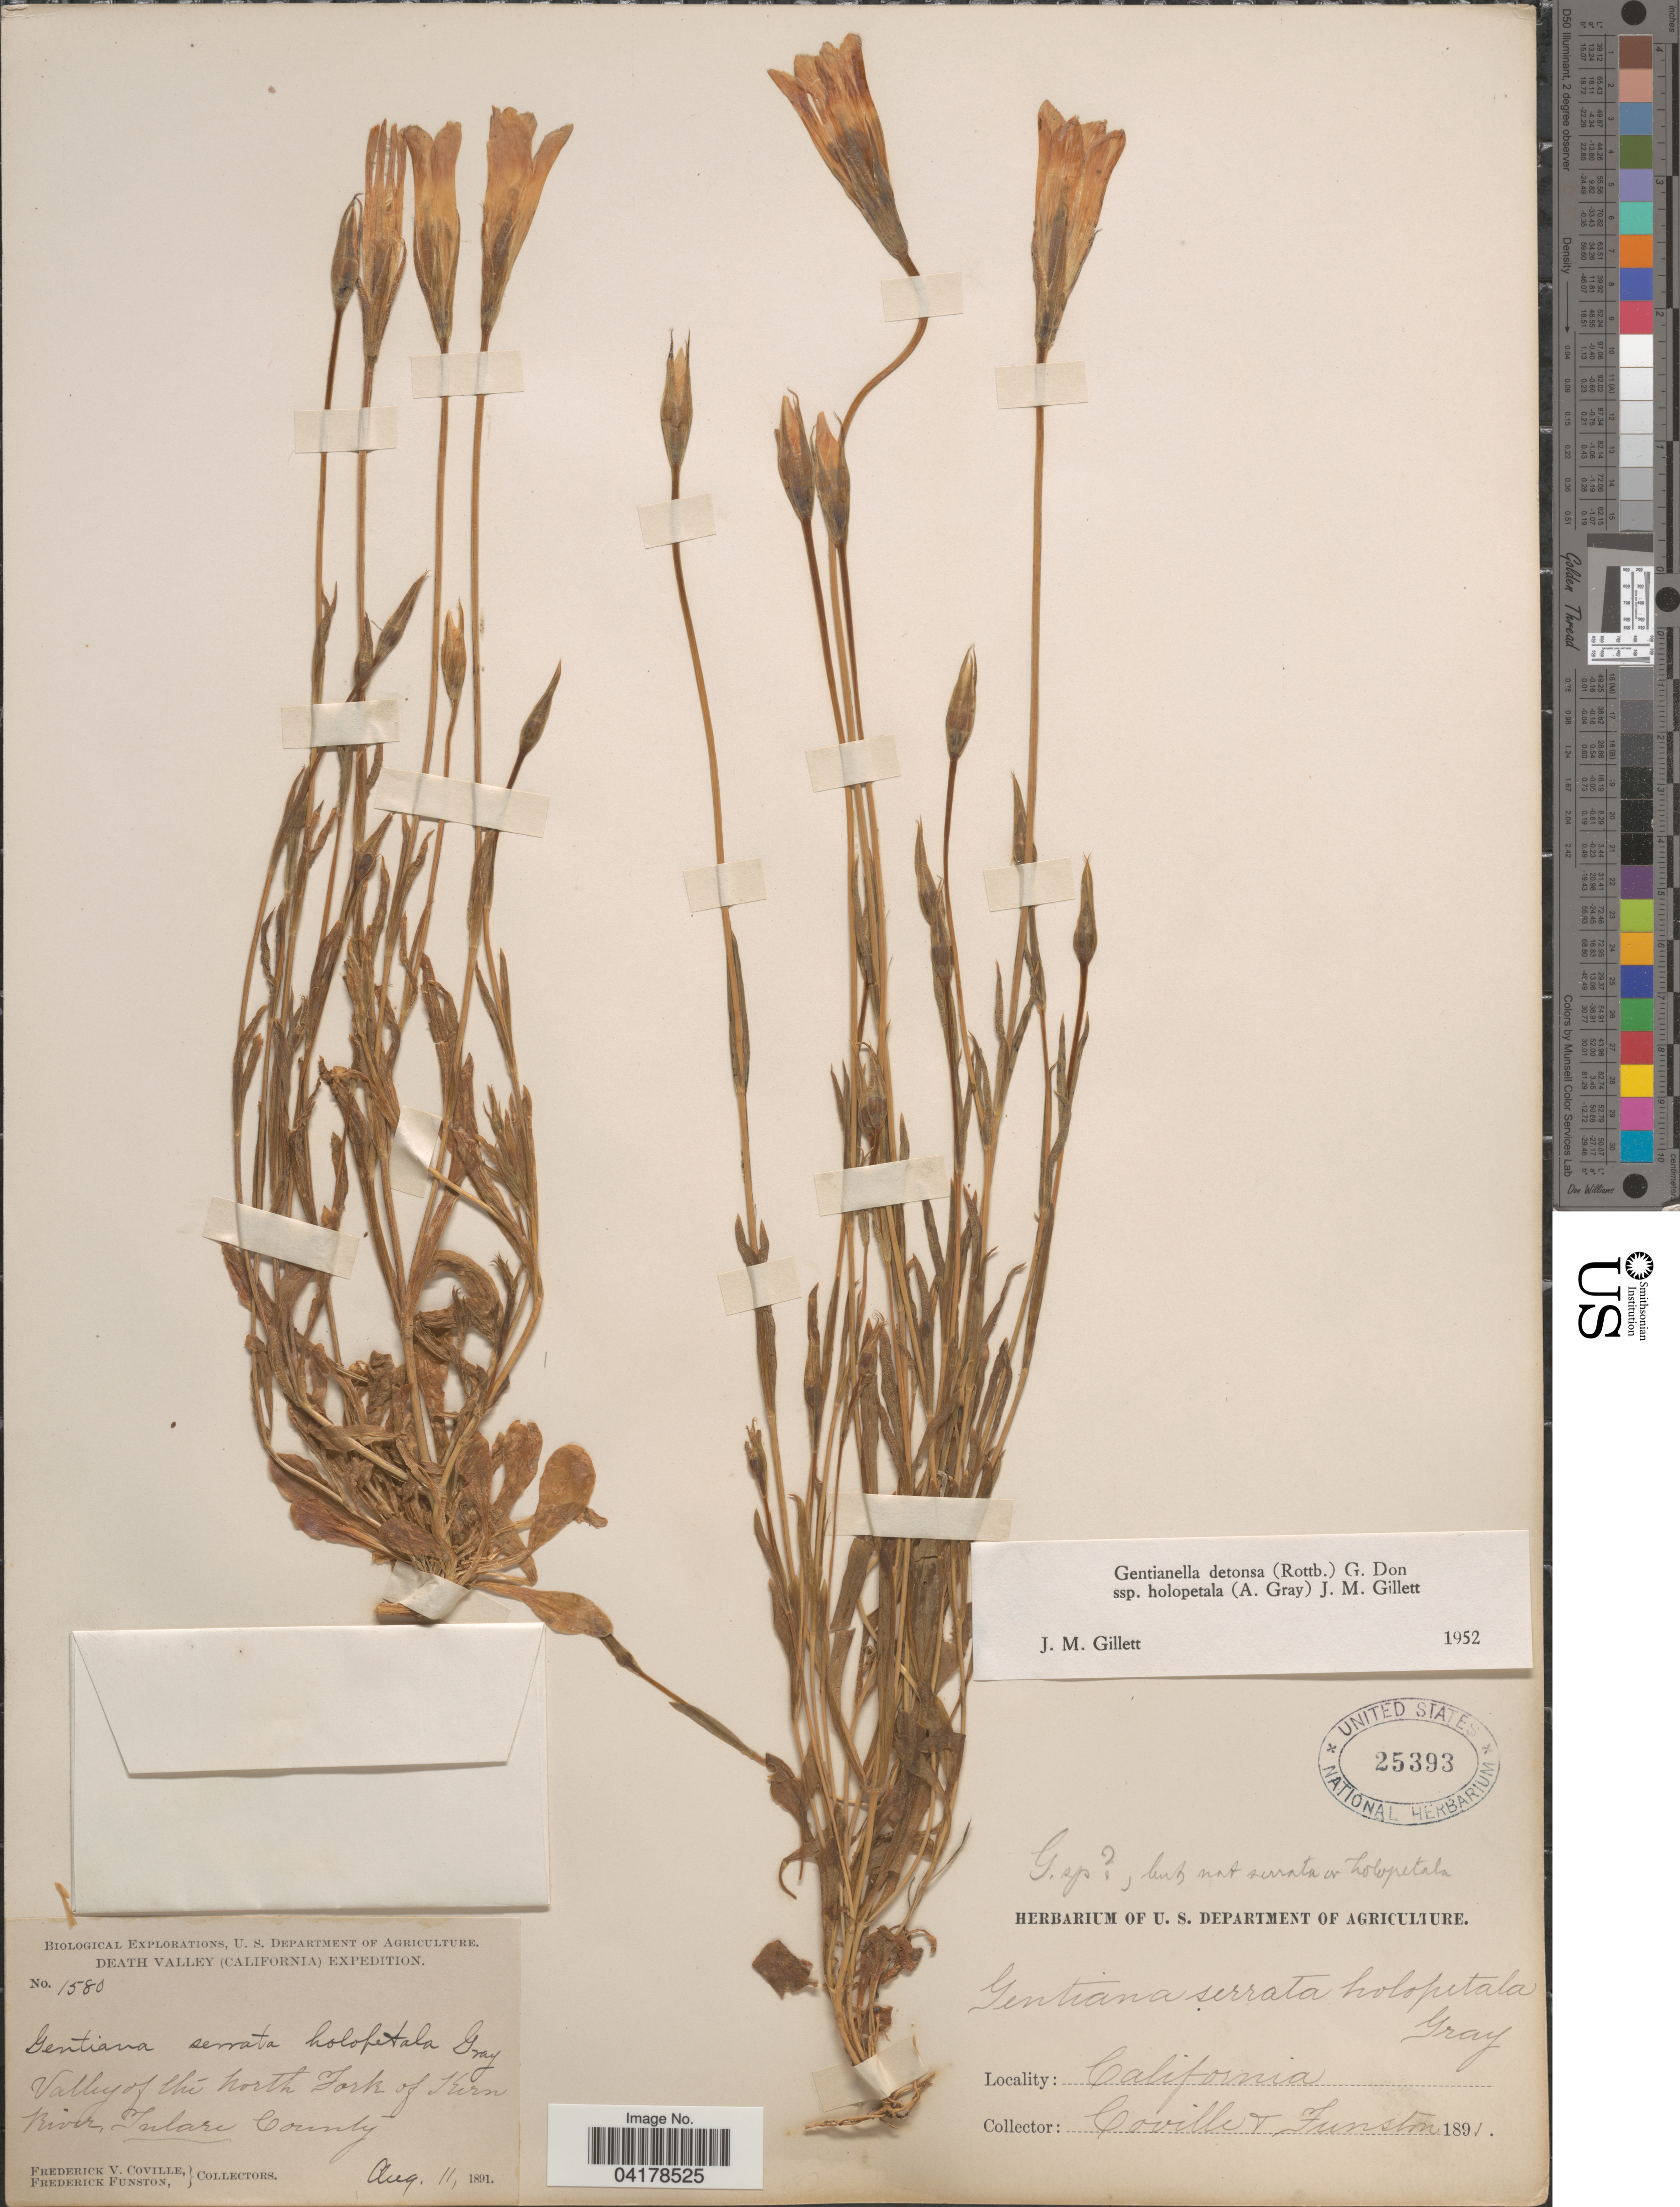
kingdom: Plantae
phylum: Tracheophyta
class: Magnoliopsida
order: Gentianales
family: Gentianaceae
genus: Gentianella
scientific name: Gentianella detonsa subsp. holopetala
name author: (A. Gray) J.M. Gillett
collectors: F. V. Coville & F. Funston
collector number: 1580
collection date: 1891-08-11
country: United States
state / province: California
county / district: Tulare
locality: Biological Explorations. Death Valley (California) Expedition. Valley of the North Fork of Kern River, Tulare County.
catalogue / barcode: US 25393